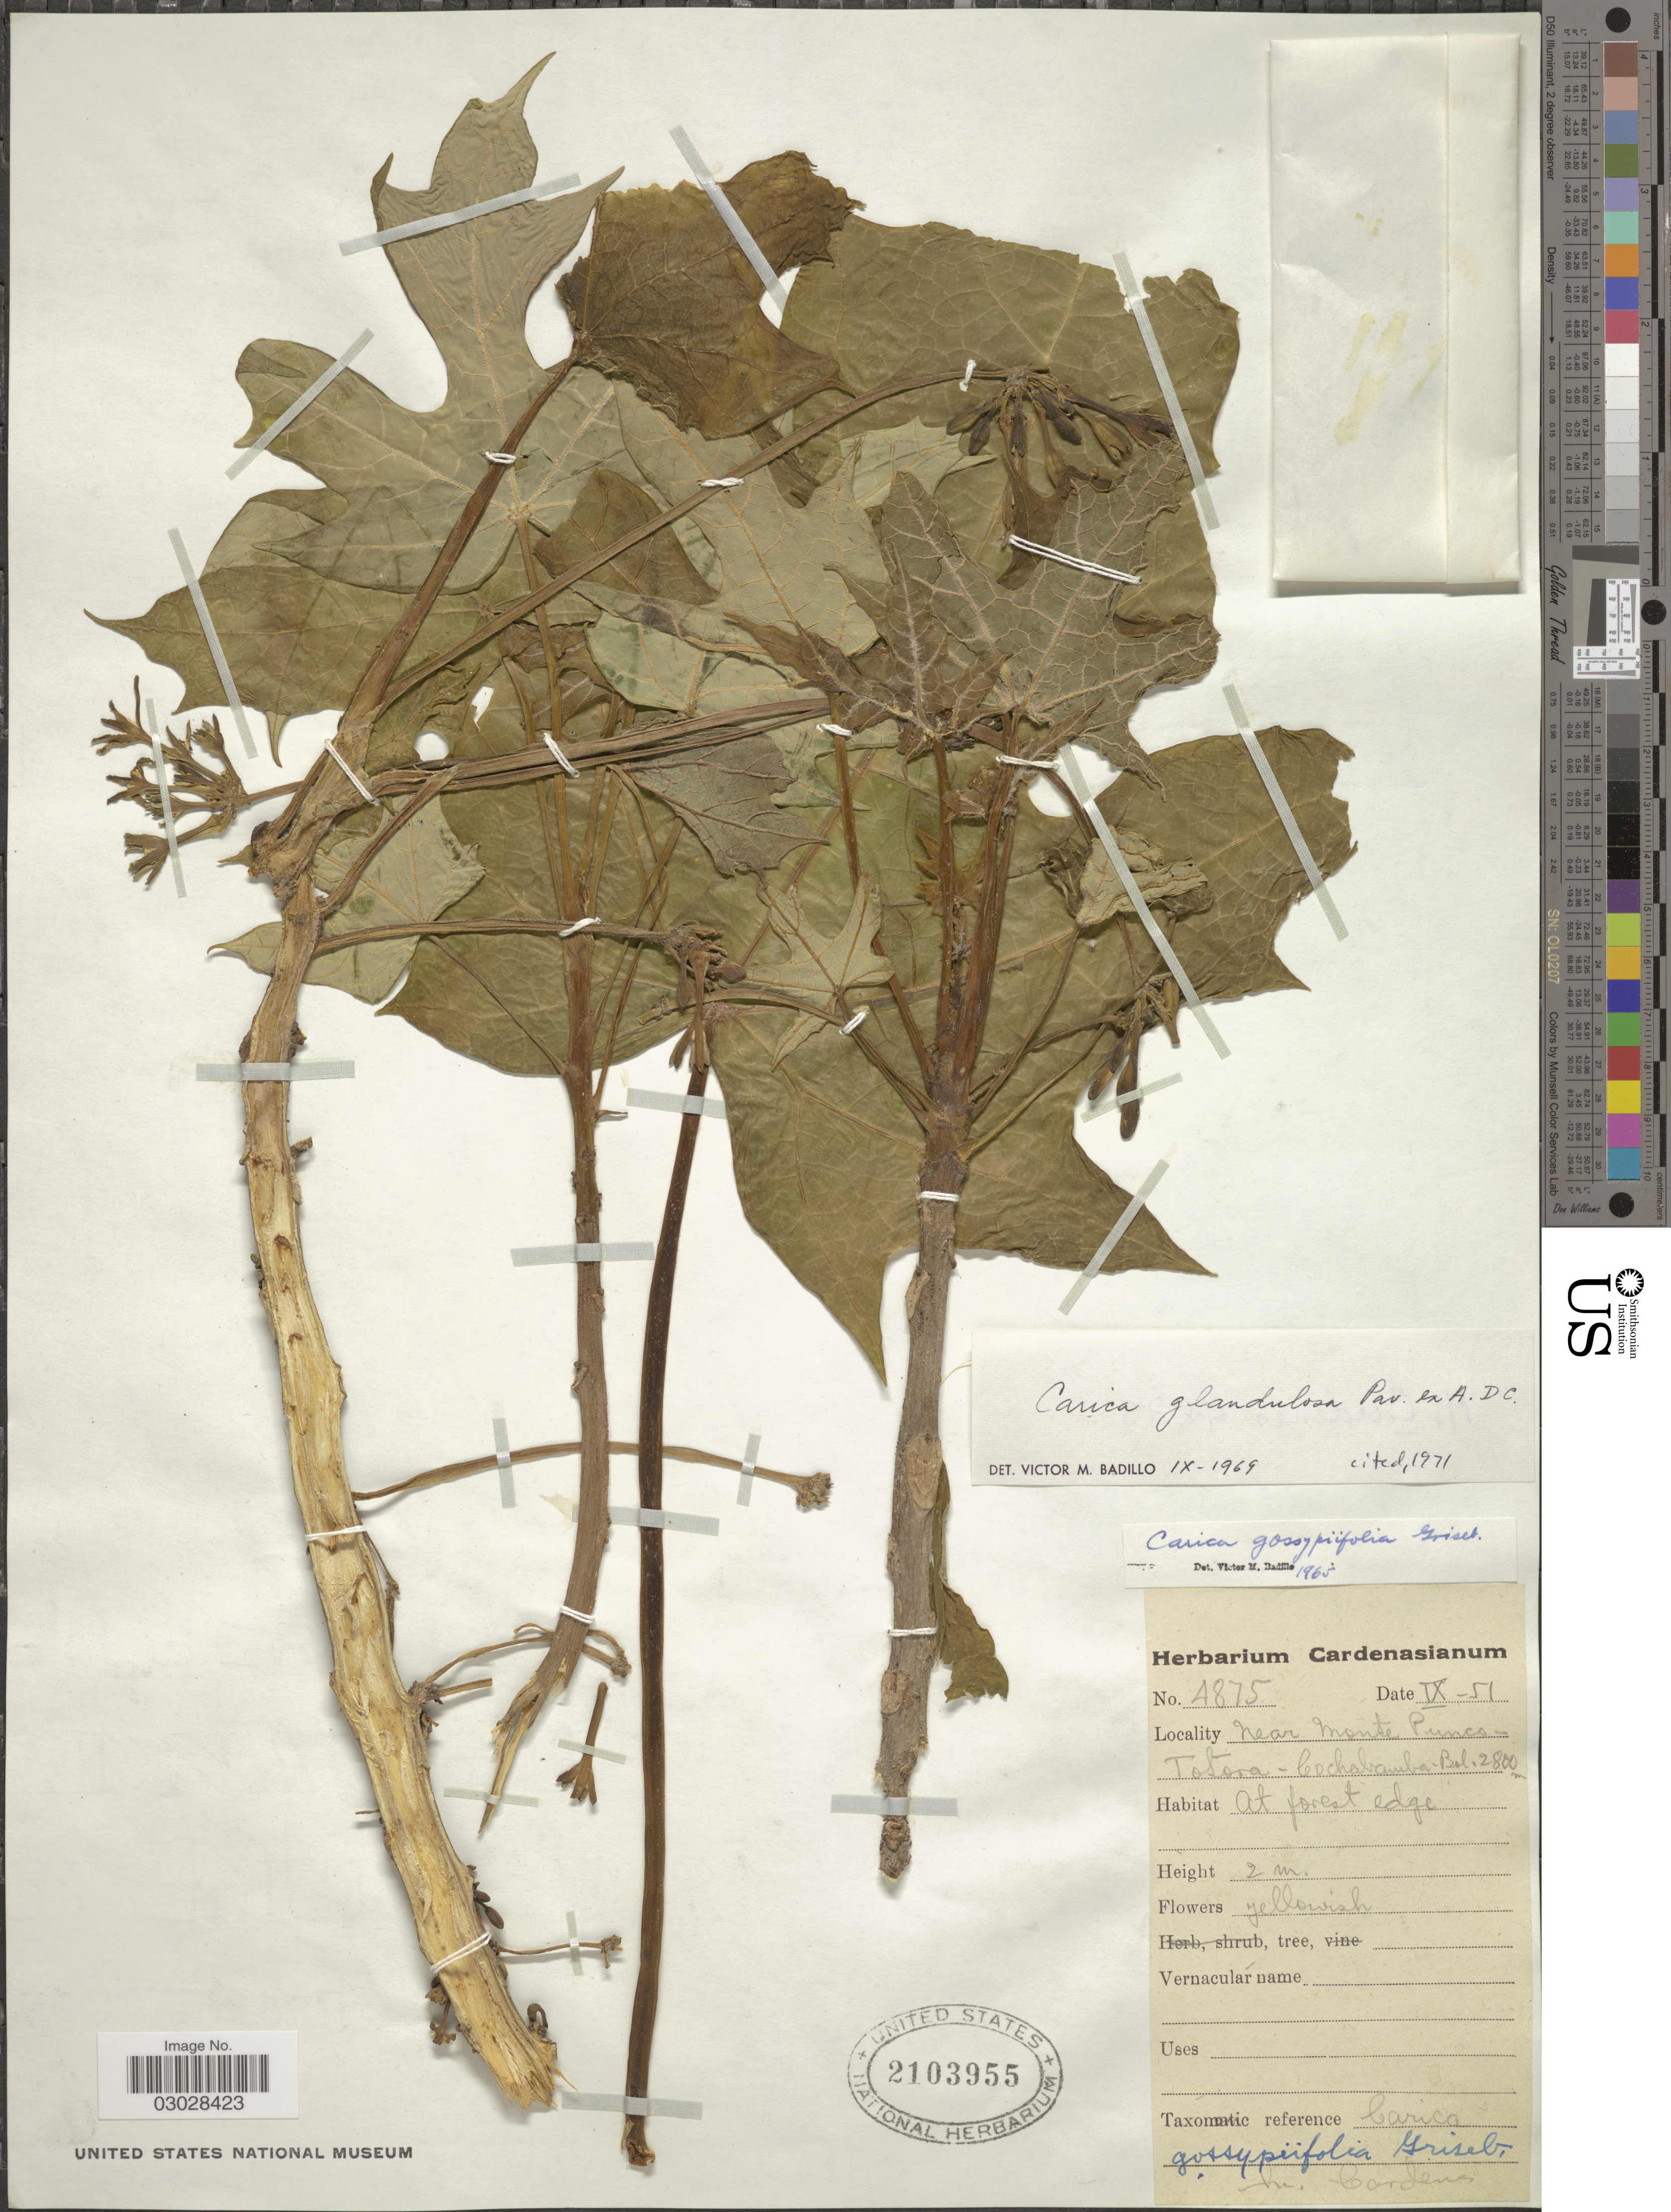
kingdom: Plantae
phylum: Tracheophyta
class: Magnoliopsida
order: Brassicales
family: Caricaceae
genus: Vasconcellea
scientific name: Vasconcellea glandulosa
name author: A. DC.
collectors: M. Cárdenas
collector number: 4875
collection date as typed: Transcribed d/m/y: /9/51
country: Bolivia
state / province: Cochabamba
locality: Near Monte Punco-Totora.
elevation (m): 2800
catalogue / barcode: US 2103955